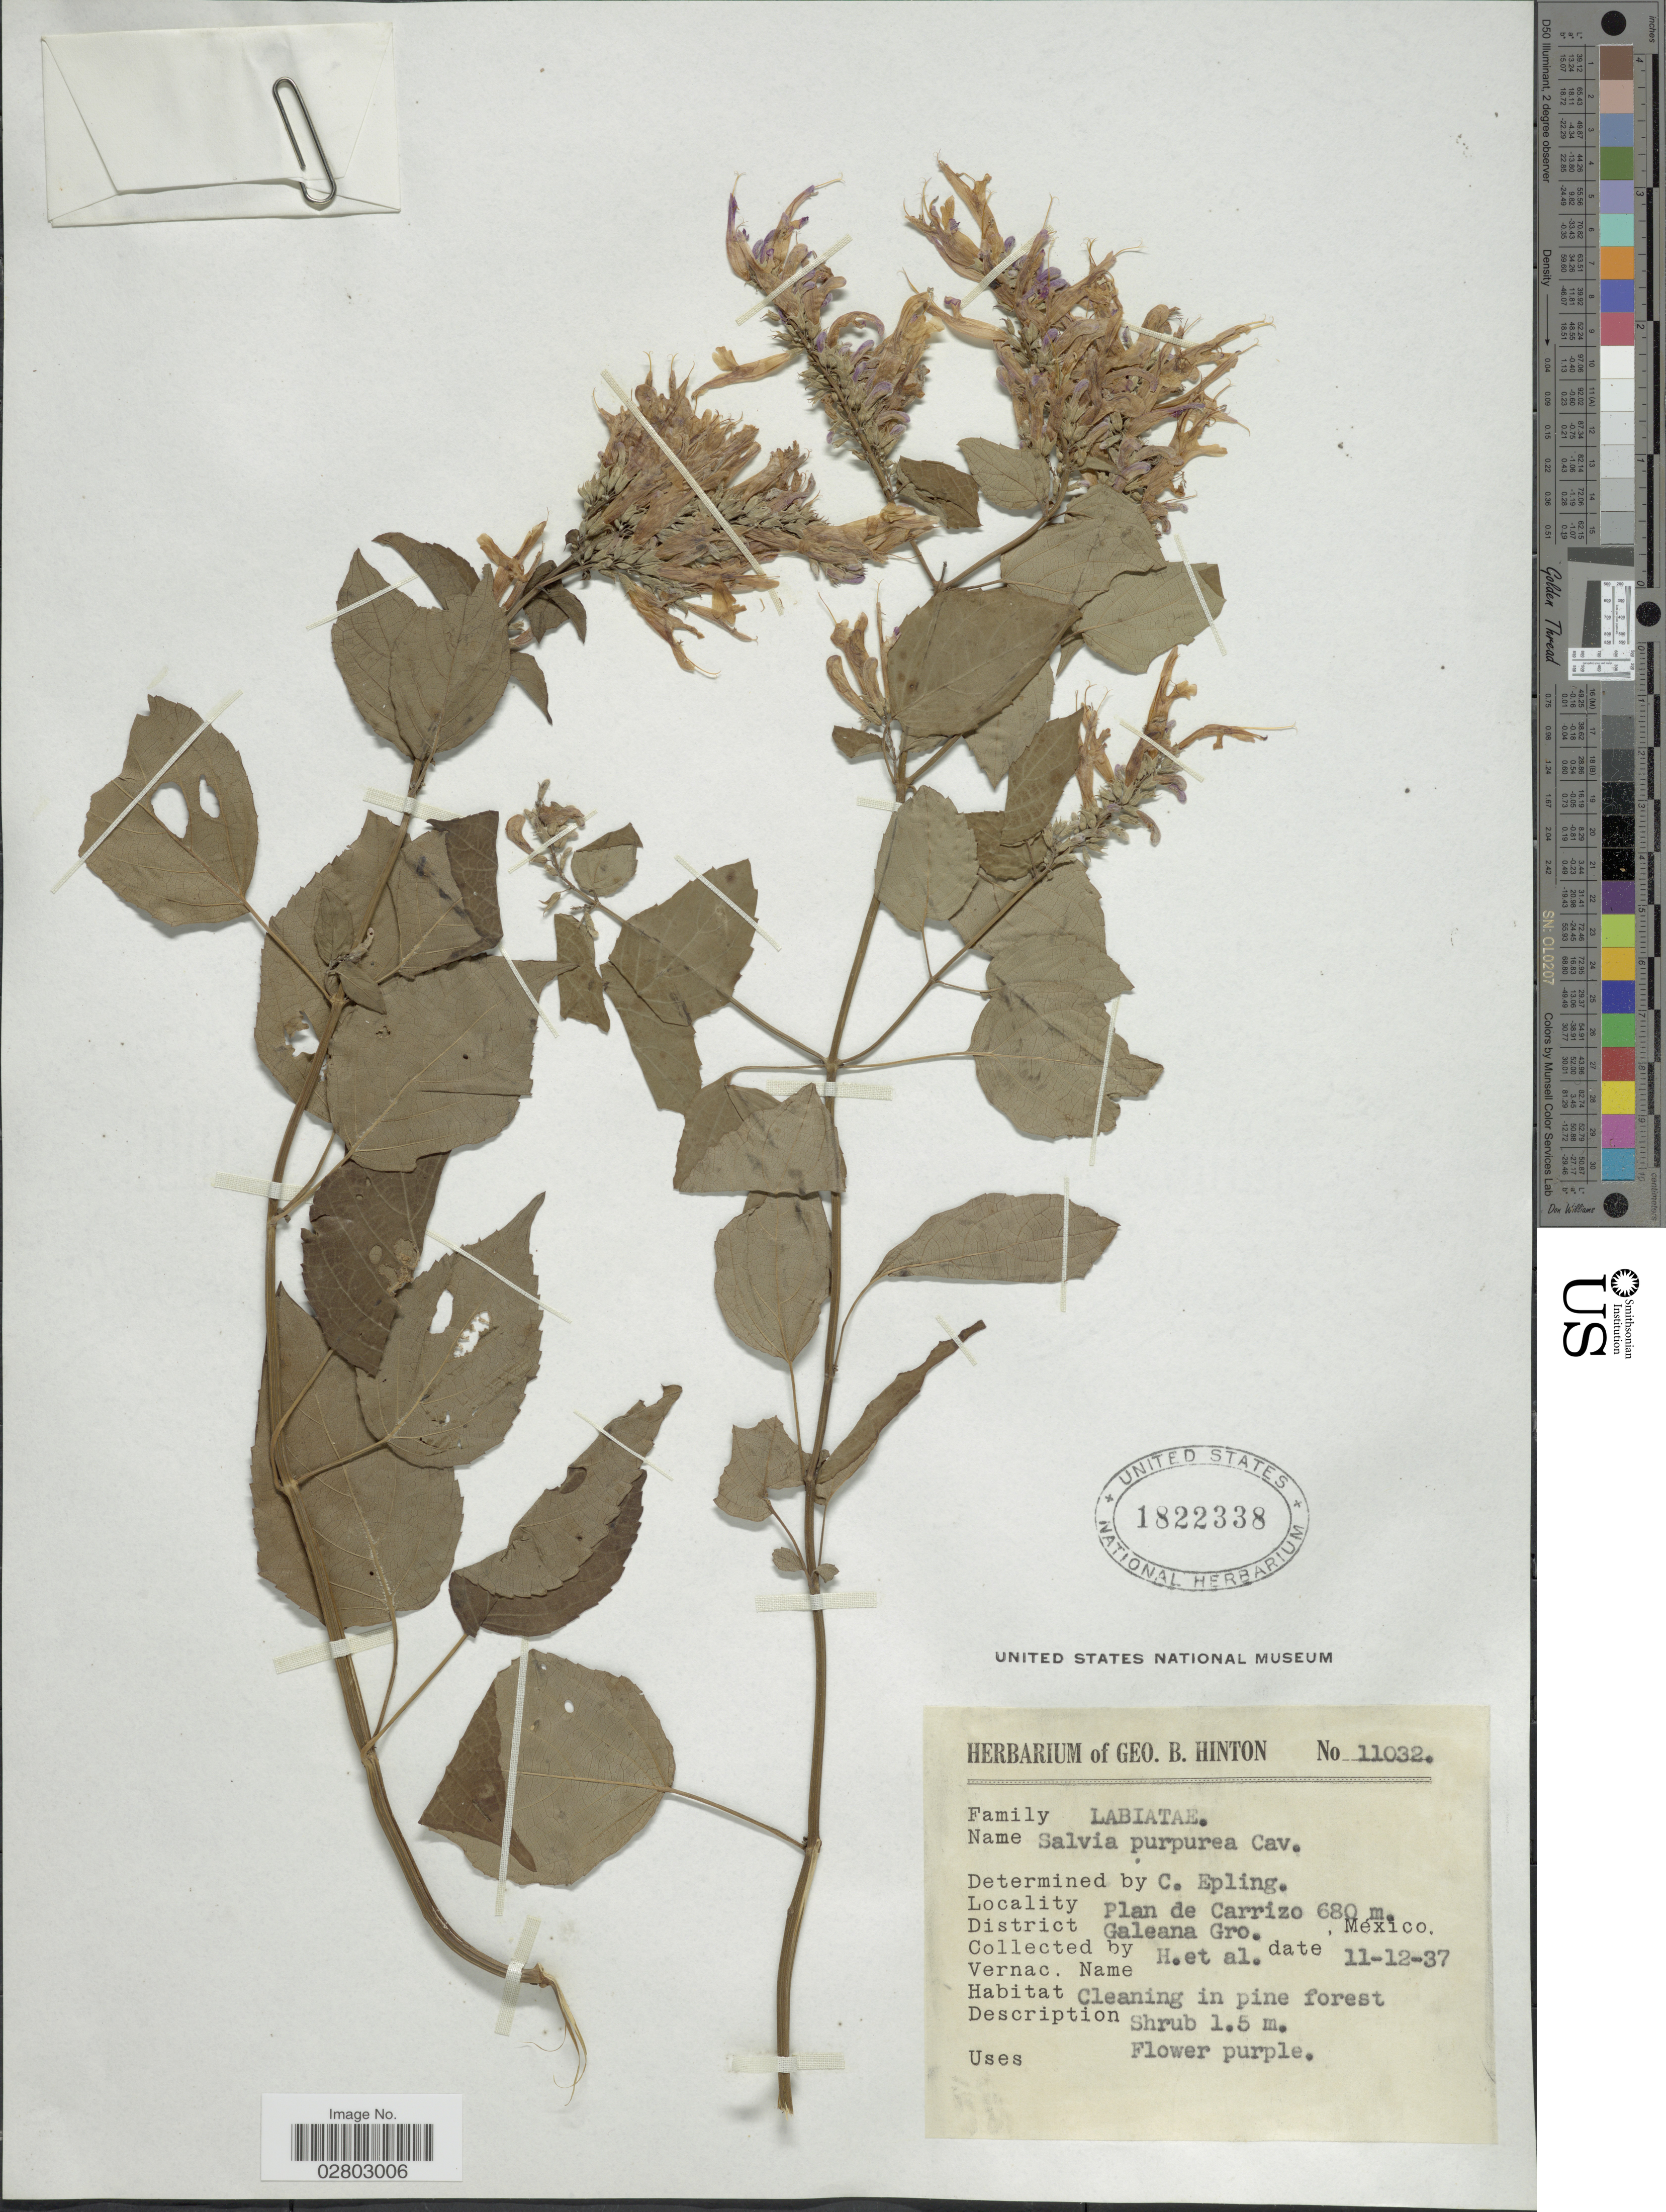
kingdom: Plantae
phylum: Tracheophyta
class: Magnoliopsida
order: Lamiales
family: Lamiaceae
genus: Salvia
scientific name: Salvia purpurea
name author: Cav.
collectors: G. B. Hinton & et al.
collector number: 11032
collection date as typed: Transcribed d/m/y: 11/12/37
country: Mexico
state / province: Guerrero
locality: Plan de Carrizo, District Galeana Gro., México.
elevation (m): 680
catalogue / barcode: US 1822338